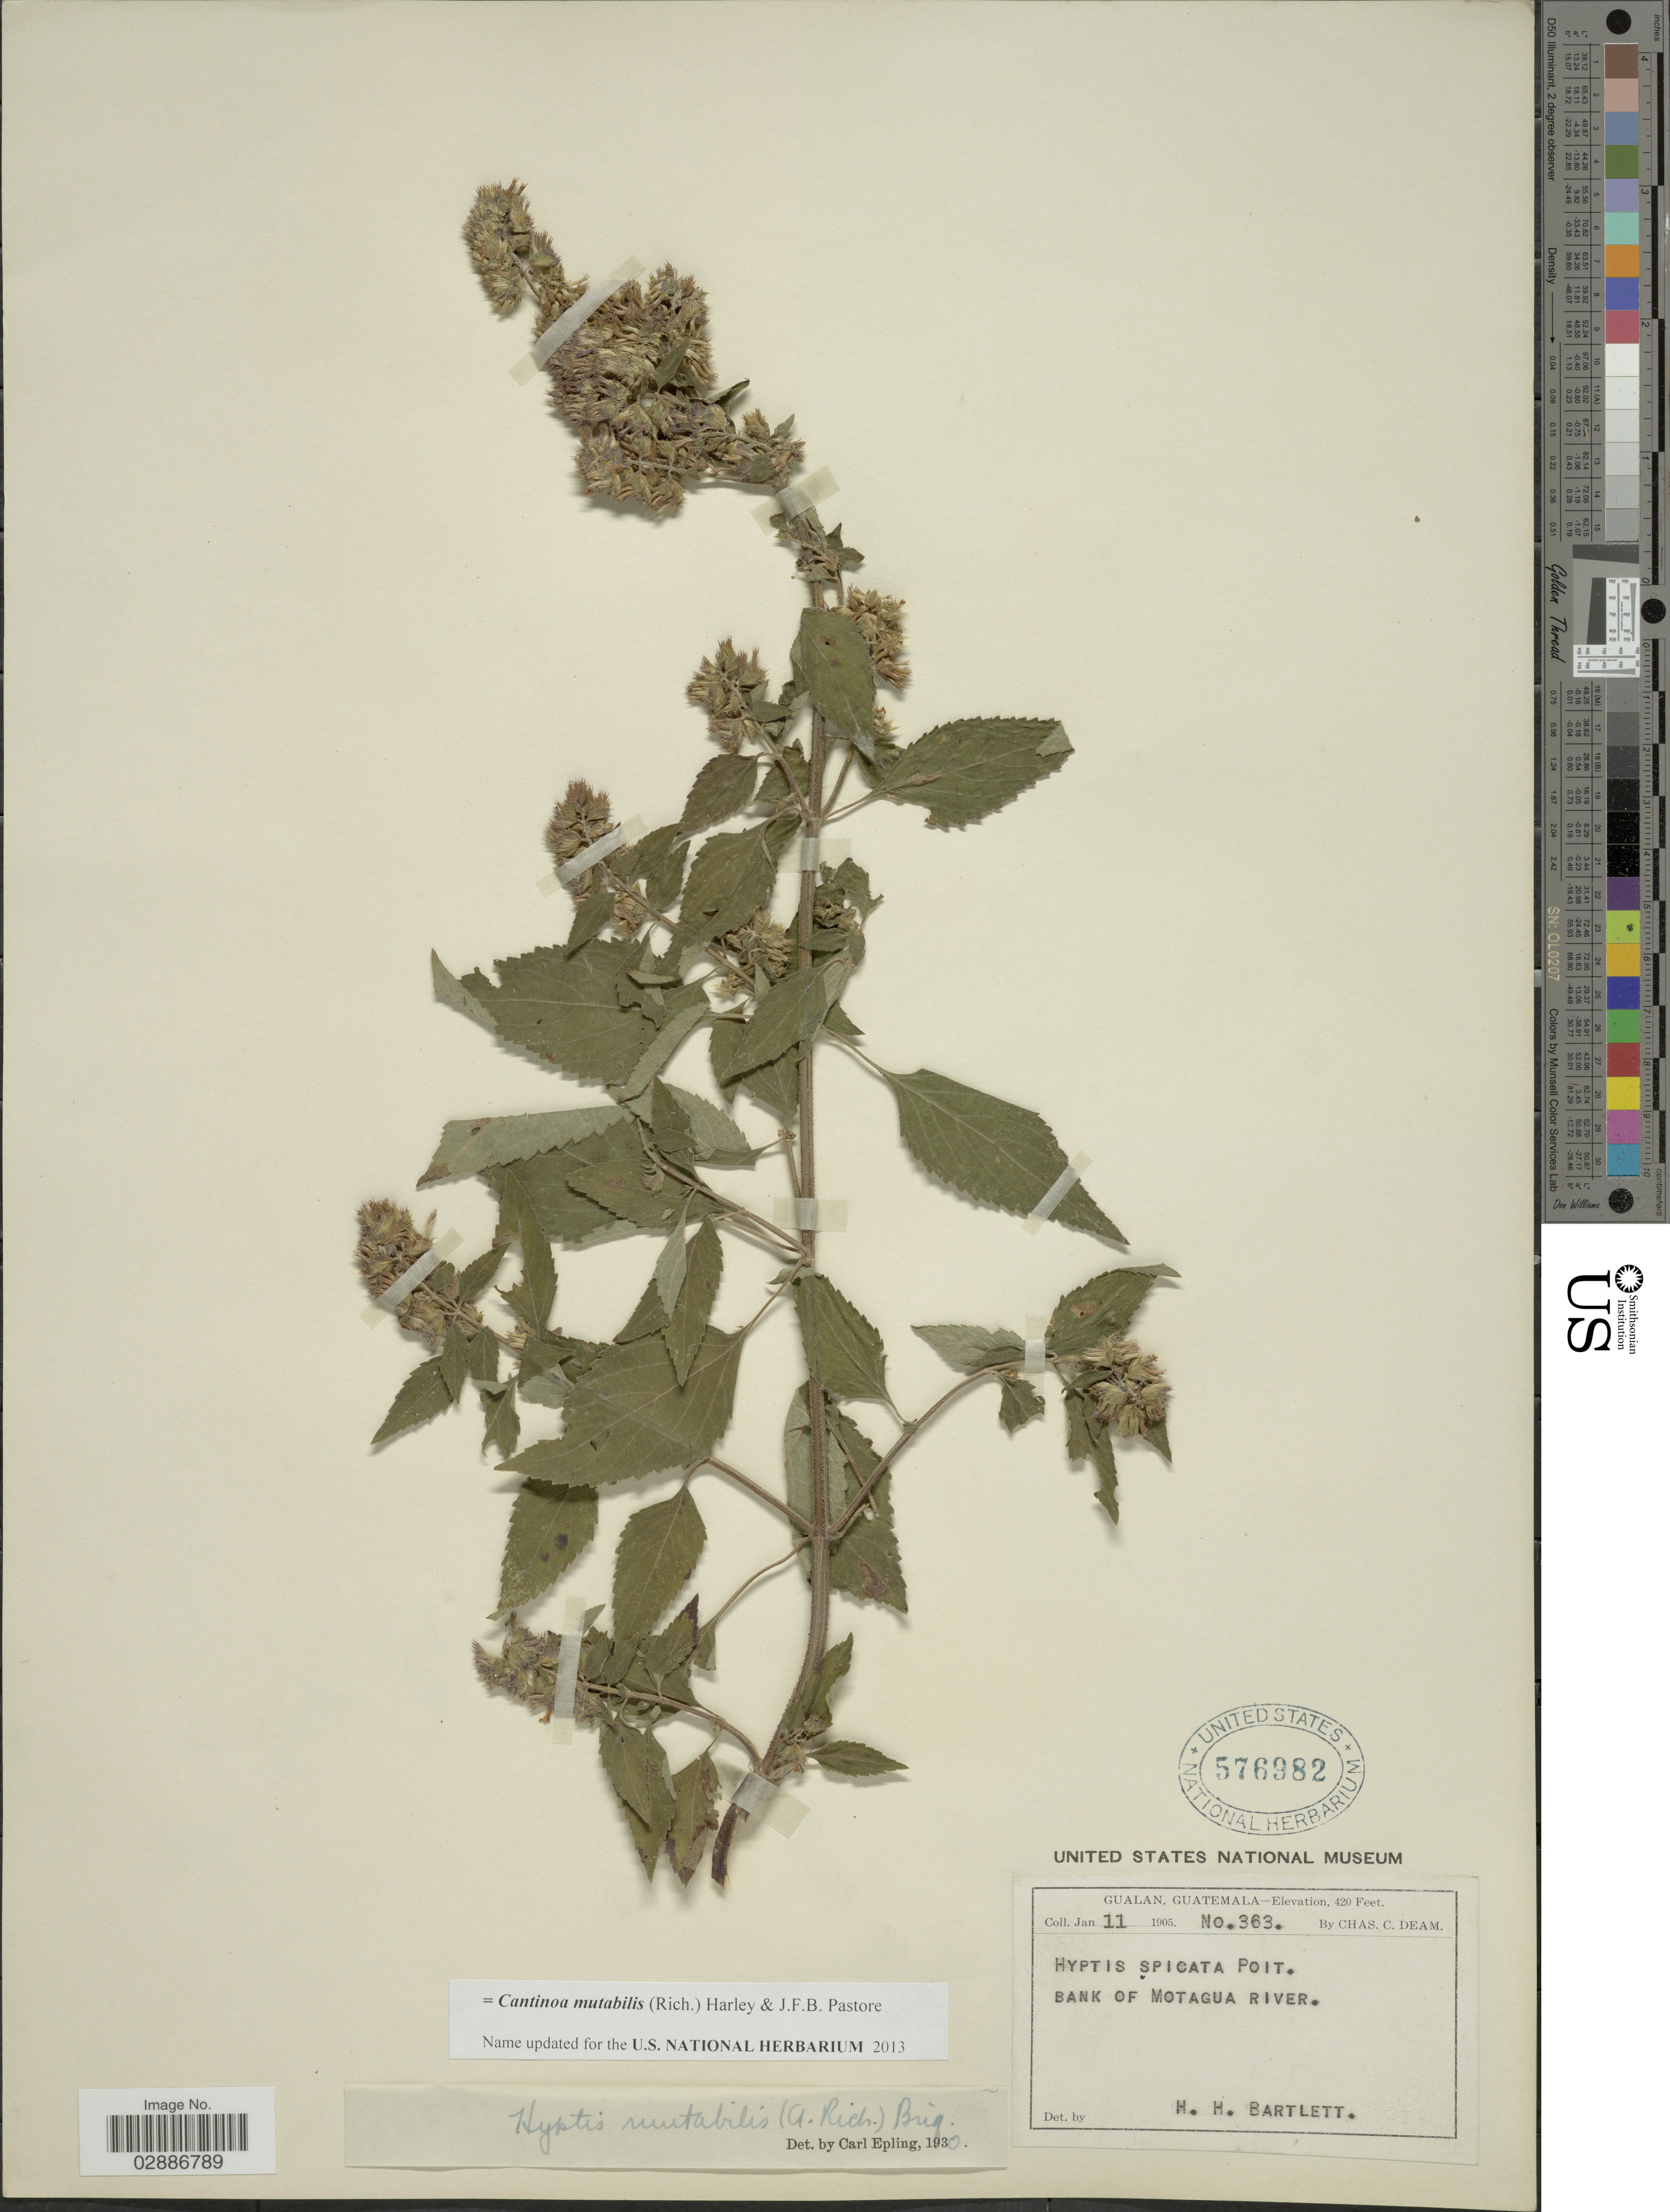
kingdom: Plantae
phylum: Tracheophyta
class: Magnoliopsida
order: Lamiales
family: Lamiaceae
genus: Cantinoa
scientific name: Cantinoa mutabilis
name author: (Rich.) Harley & J.F.B. Pastore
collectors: C. C. Deam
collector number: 363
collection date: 1905-01-11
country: Guatemala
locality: Gualan. Bank of Motagua River.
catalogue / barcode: US 576982